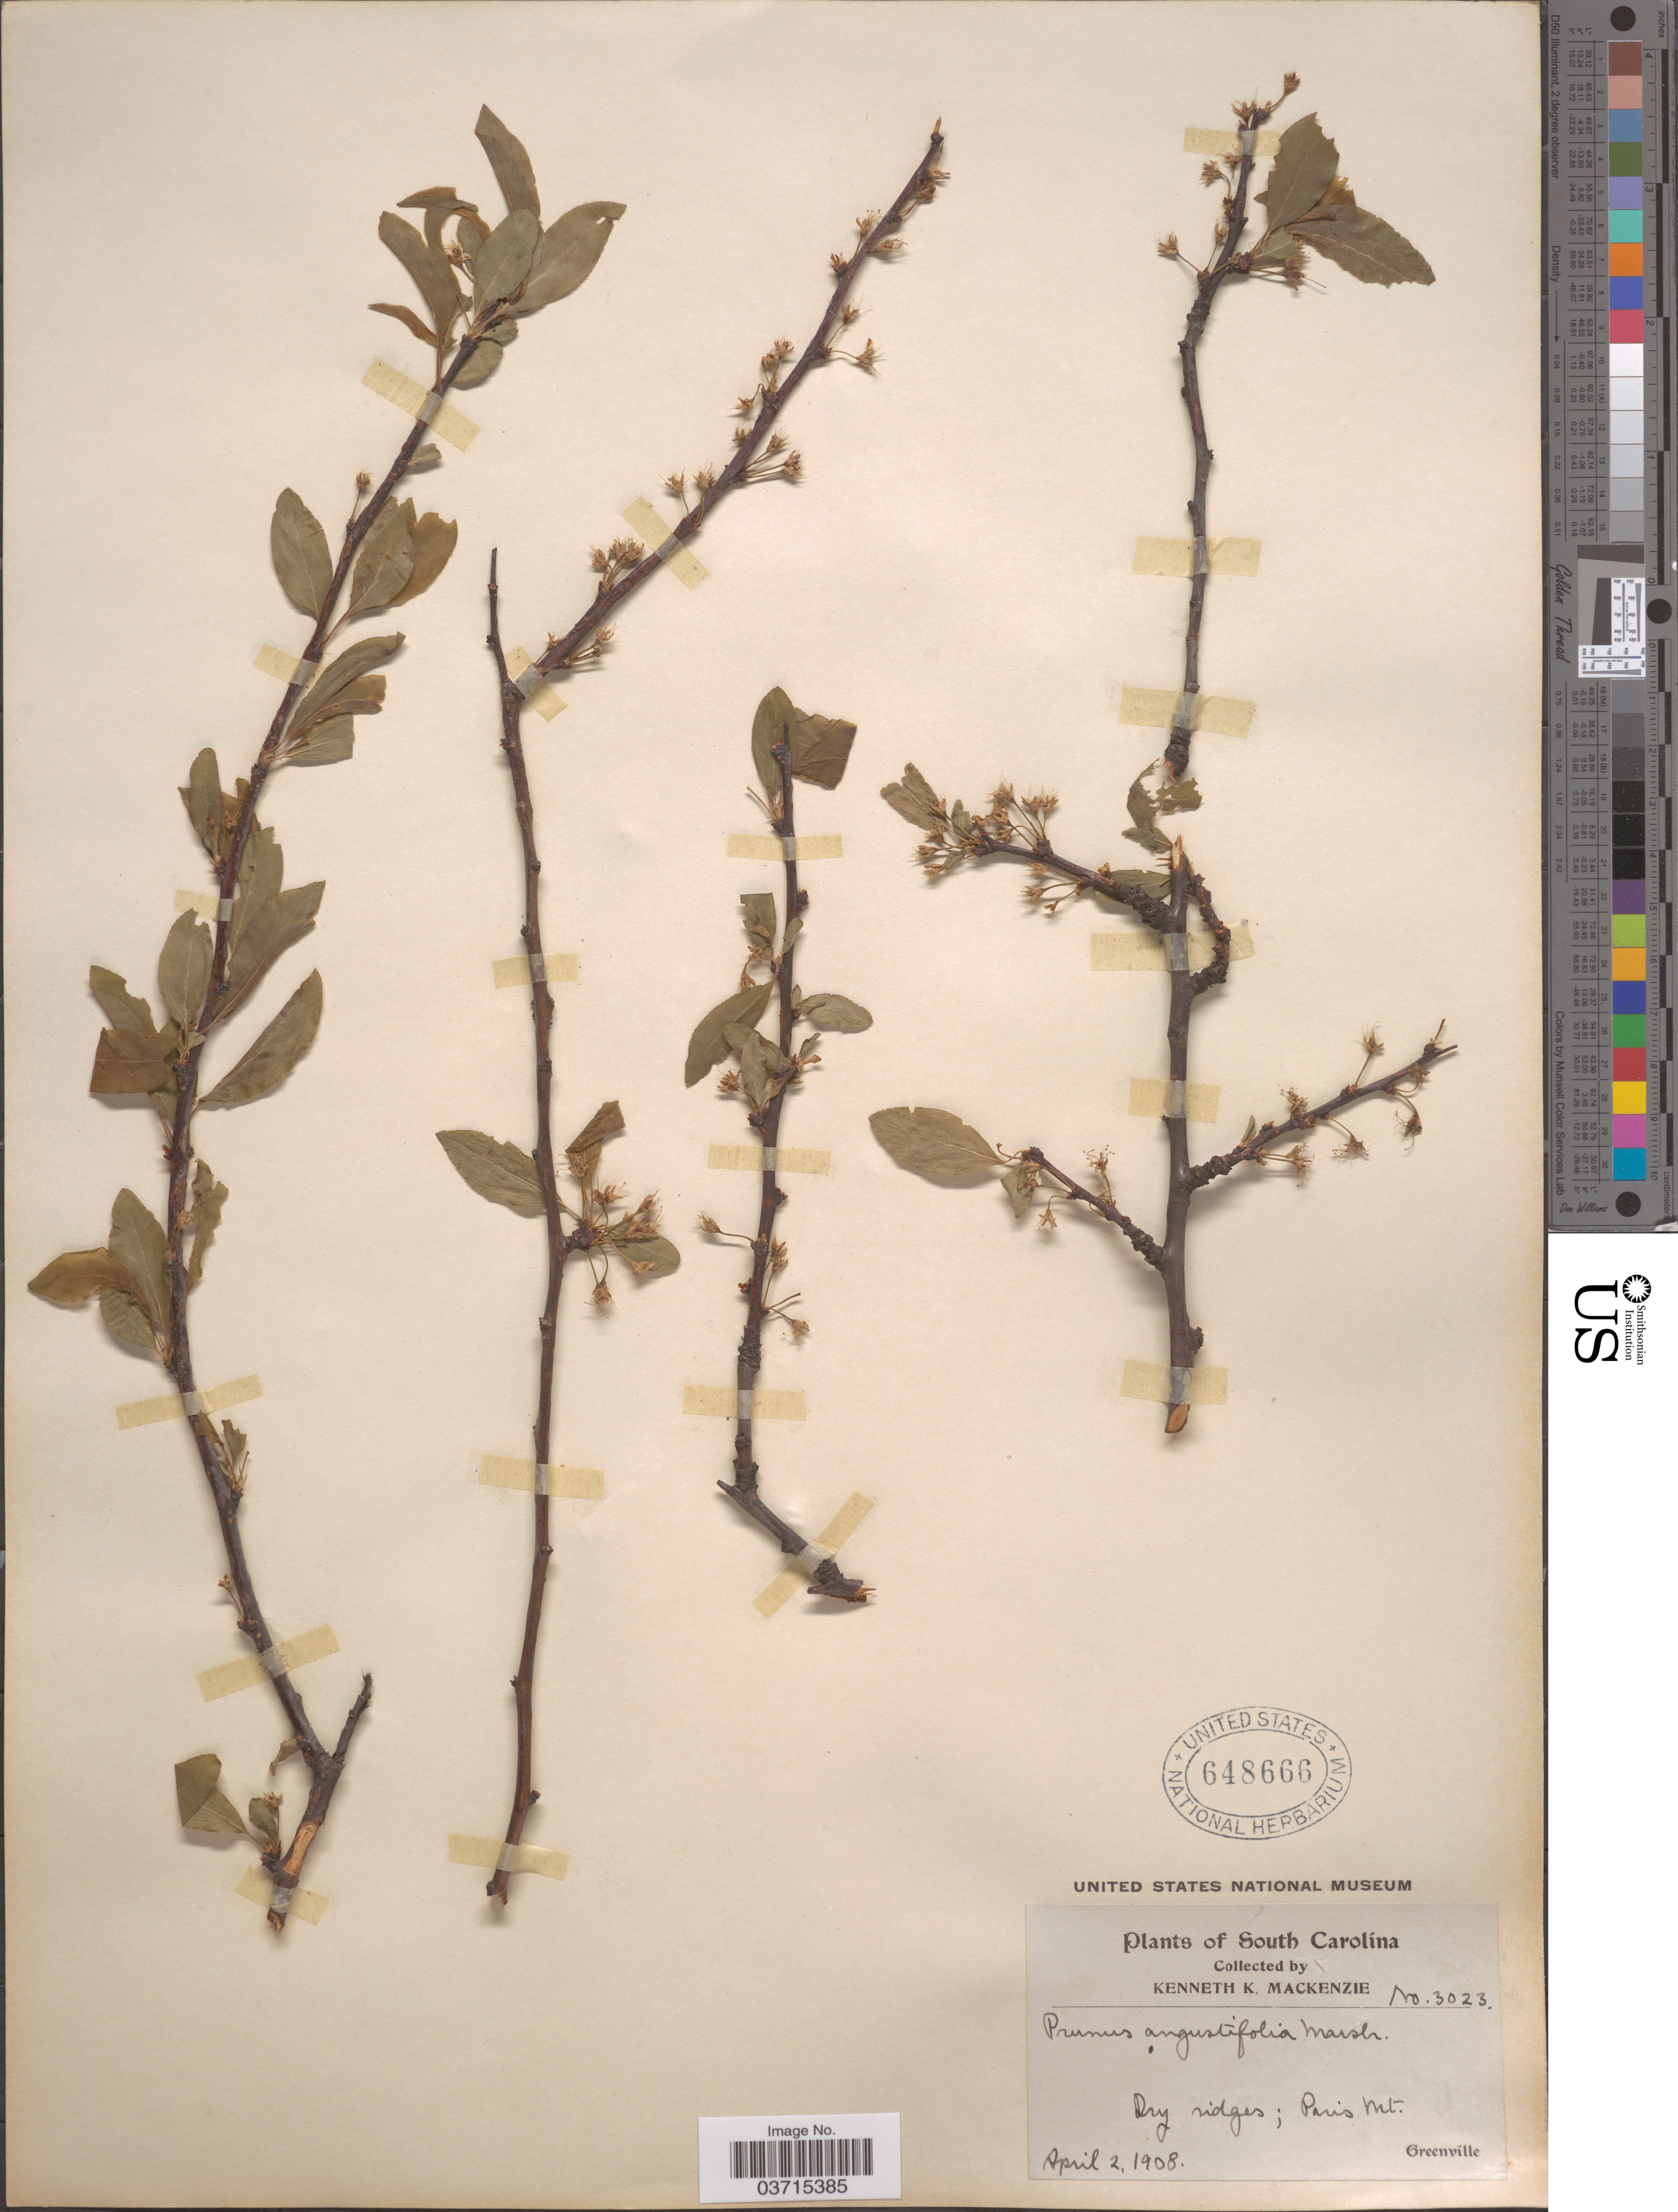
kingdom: Plantae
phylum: Tracheophyta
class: Magnoliopsida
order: Rosales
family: Rosaceae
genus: Prunus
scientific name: Prunus angustifolia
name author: Marshall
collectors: K. K. Mackenzie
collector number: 3023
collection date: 1908-04-02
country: United States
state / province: South Carolina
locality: Paris Mt. Greenville.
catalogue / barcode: US 648666